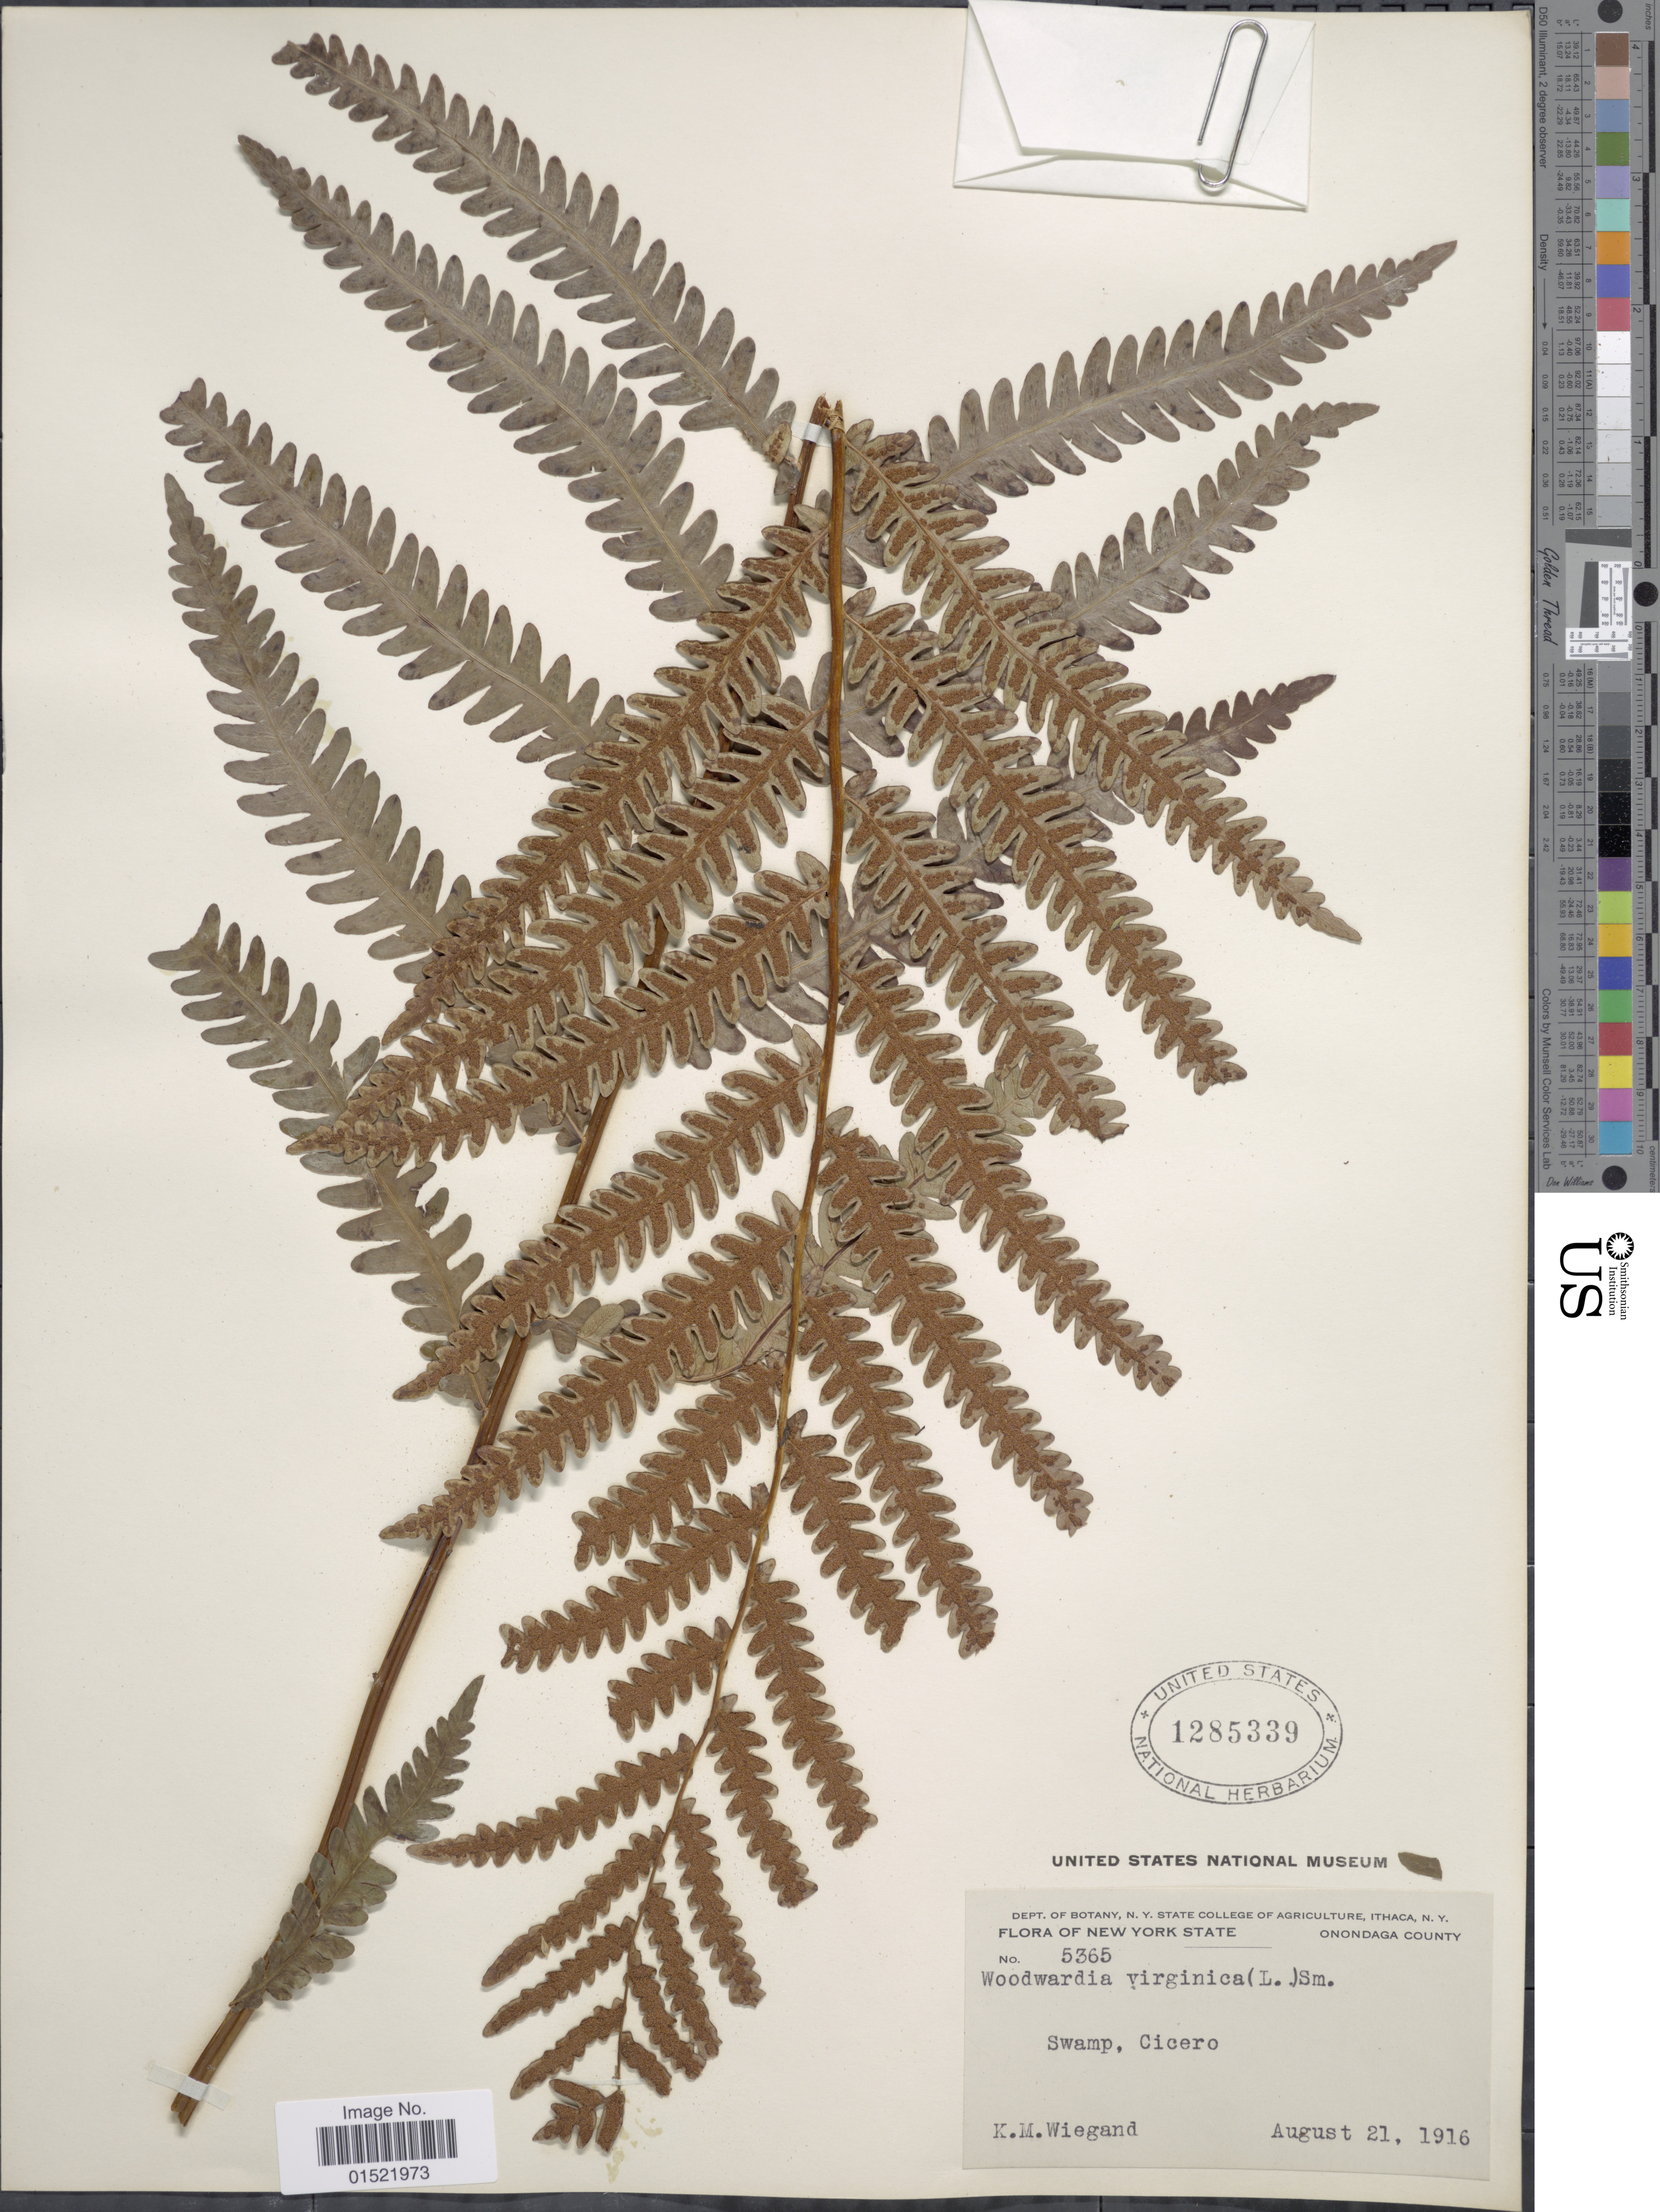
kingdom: Plantae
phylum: Tracheophyta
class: Polypodiopsida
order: Polypodiales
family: Blechnaceae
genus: Woodwardia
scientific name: Woodwardia virginica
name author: (L.) R.M. Sm.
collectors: K. M. Wiegand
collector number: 5365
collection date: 1916-08-21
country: United States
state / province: New York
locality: New York State, Swamp, Cicero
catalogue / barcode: US 1285339